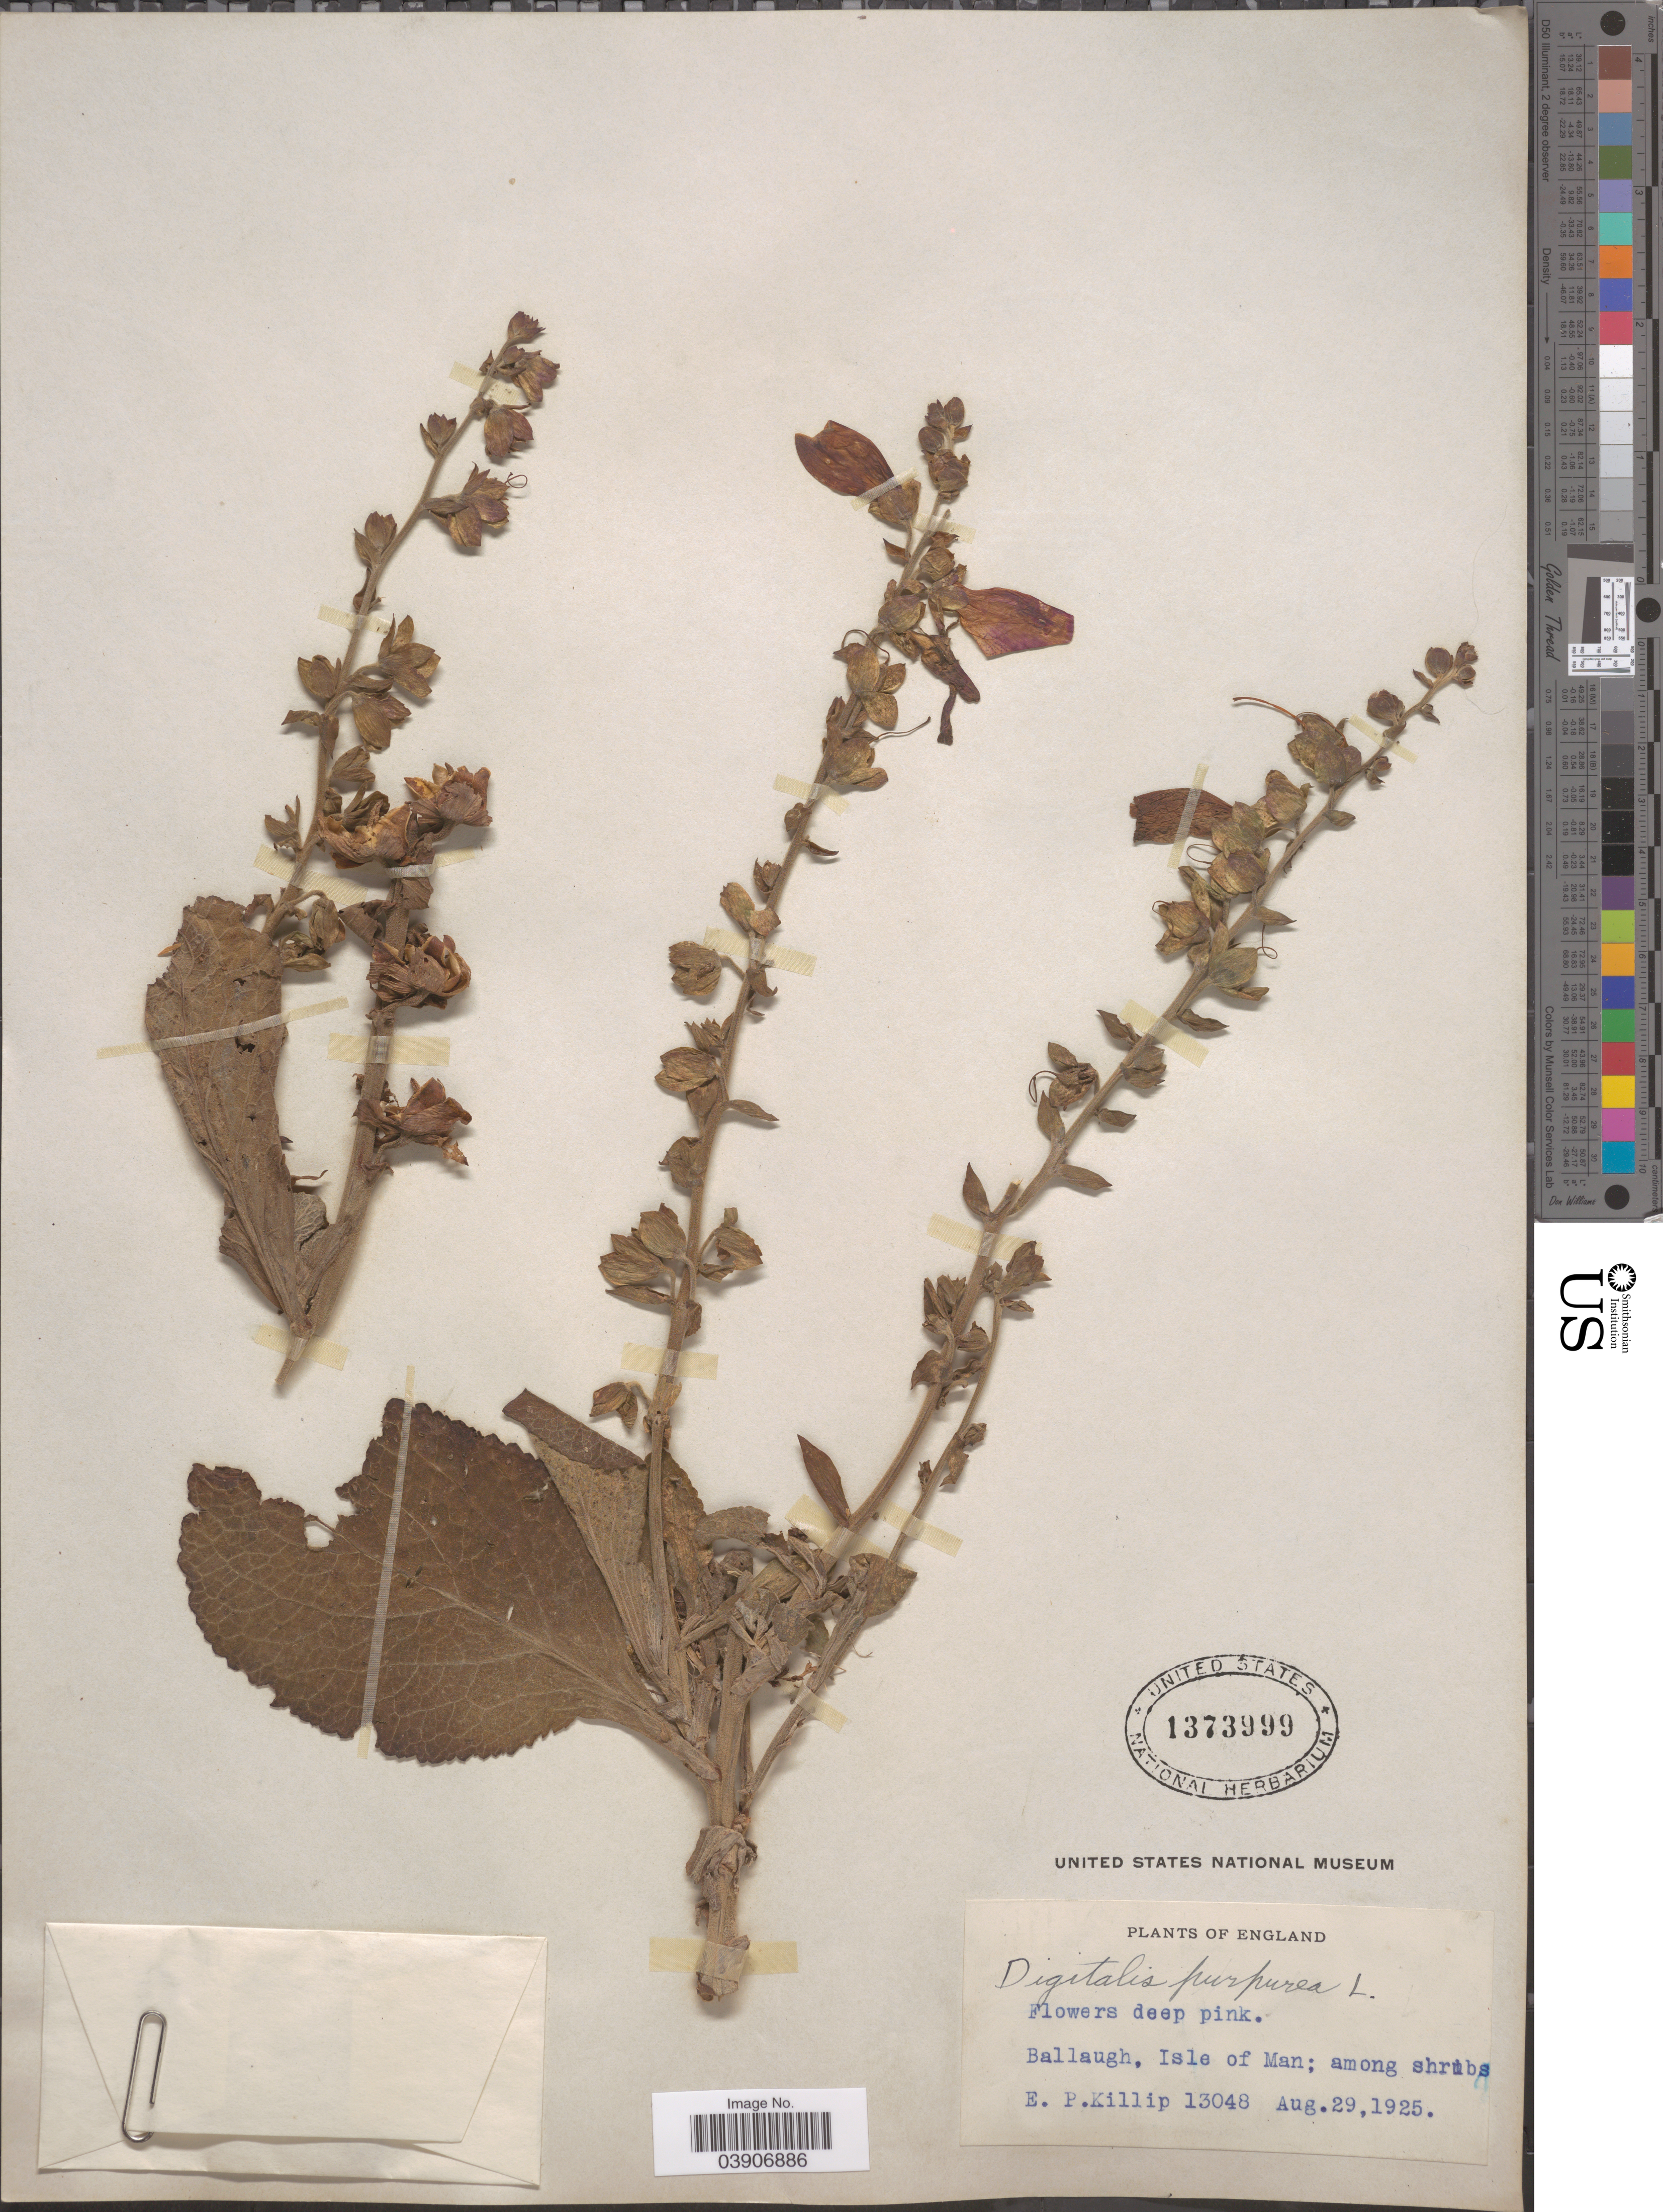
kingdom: Plantae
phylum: Tracheophyta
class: Magnoliopsida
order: Lamiales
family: Plantaginaceae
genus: Digitalis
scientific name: Digitalis purpurea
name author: L.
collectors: E. P. Killip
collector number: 13048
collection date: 1925-08-29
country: United Kingdom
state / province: England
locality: Ballaugh, Isle of Man.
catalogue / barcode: US 1373999